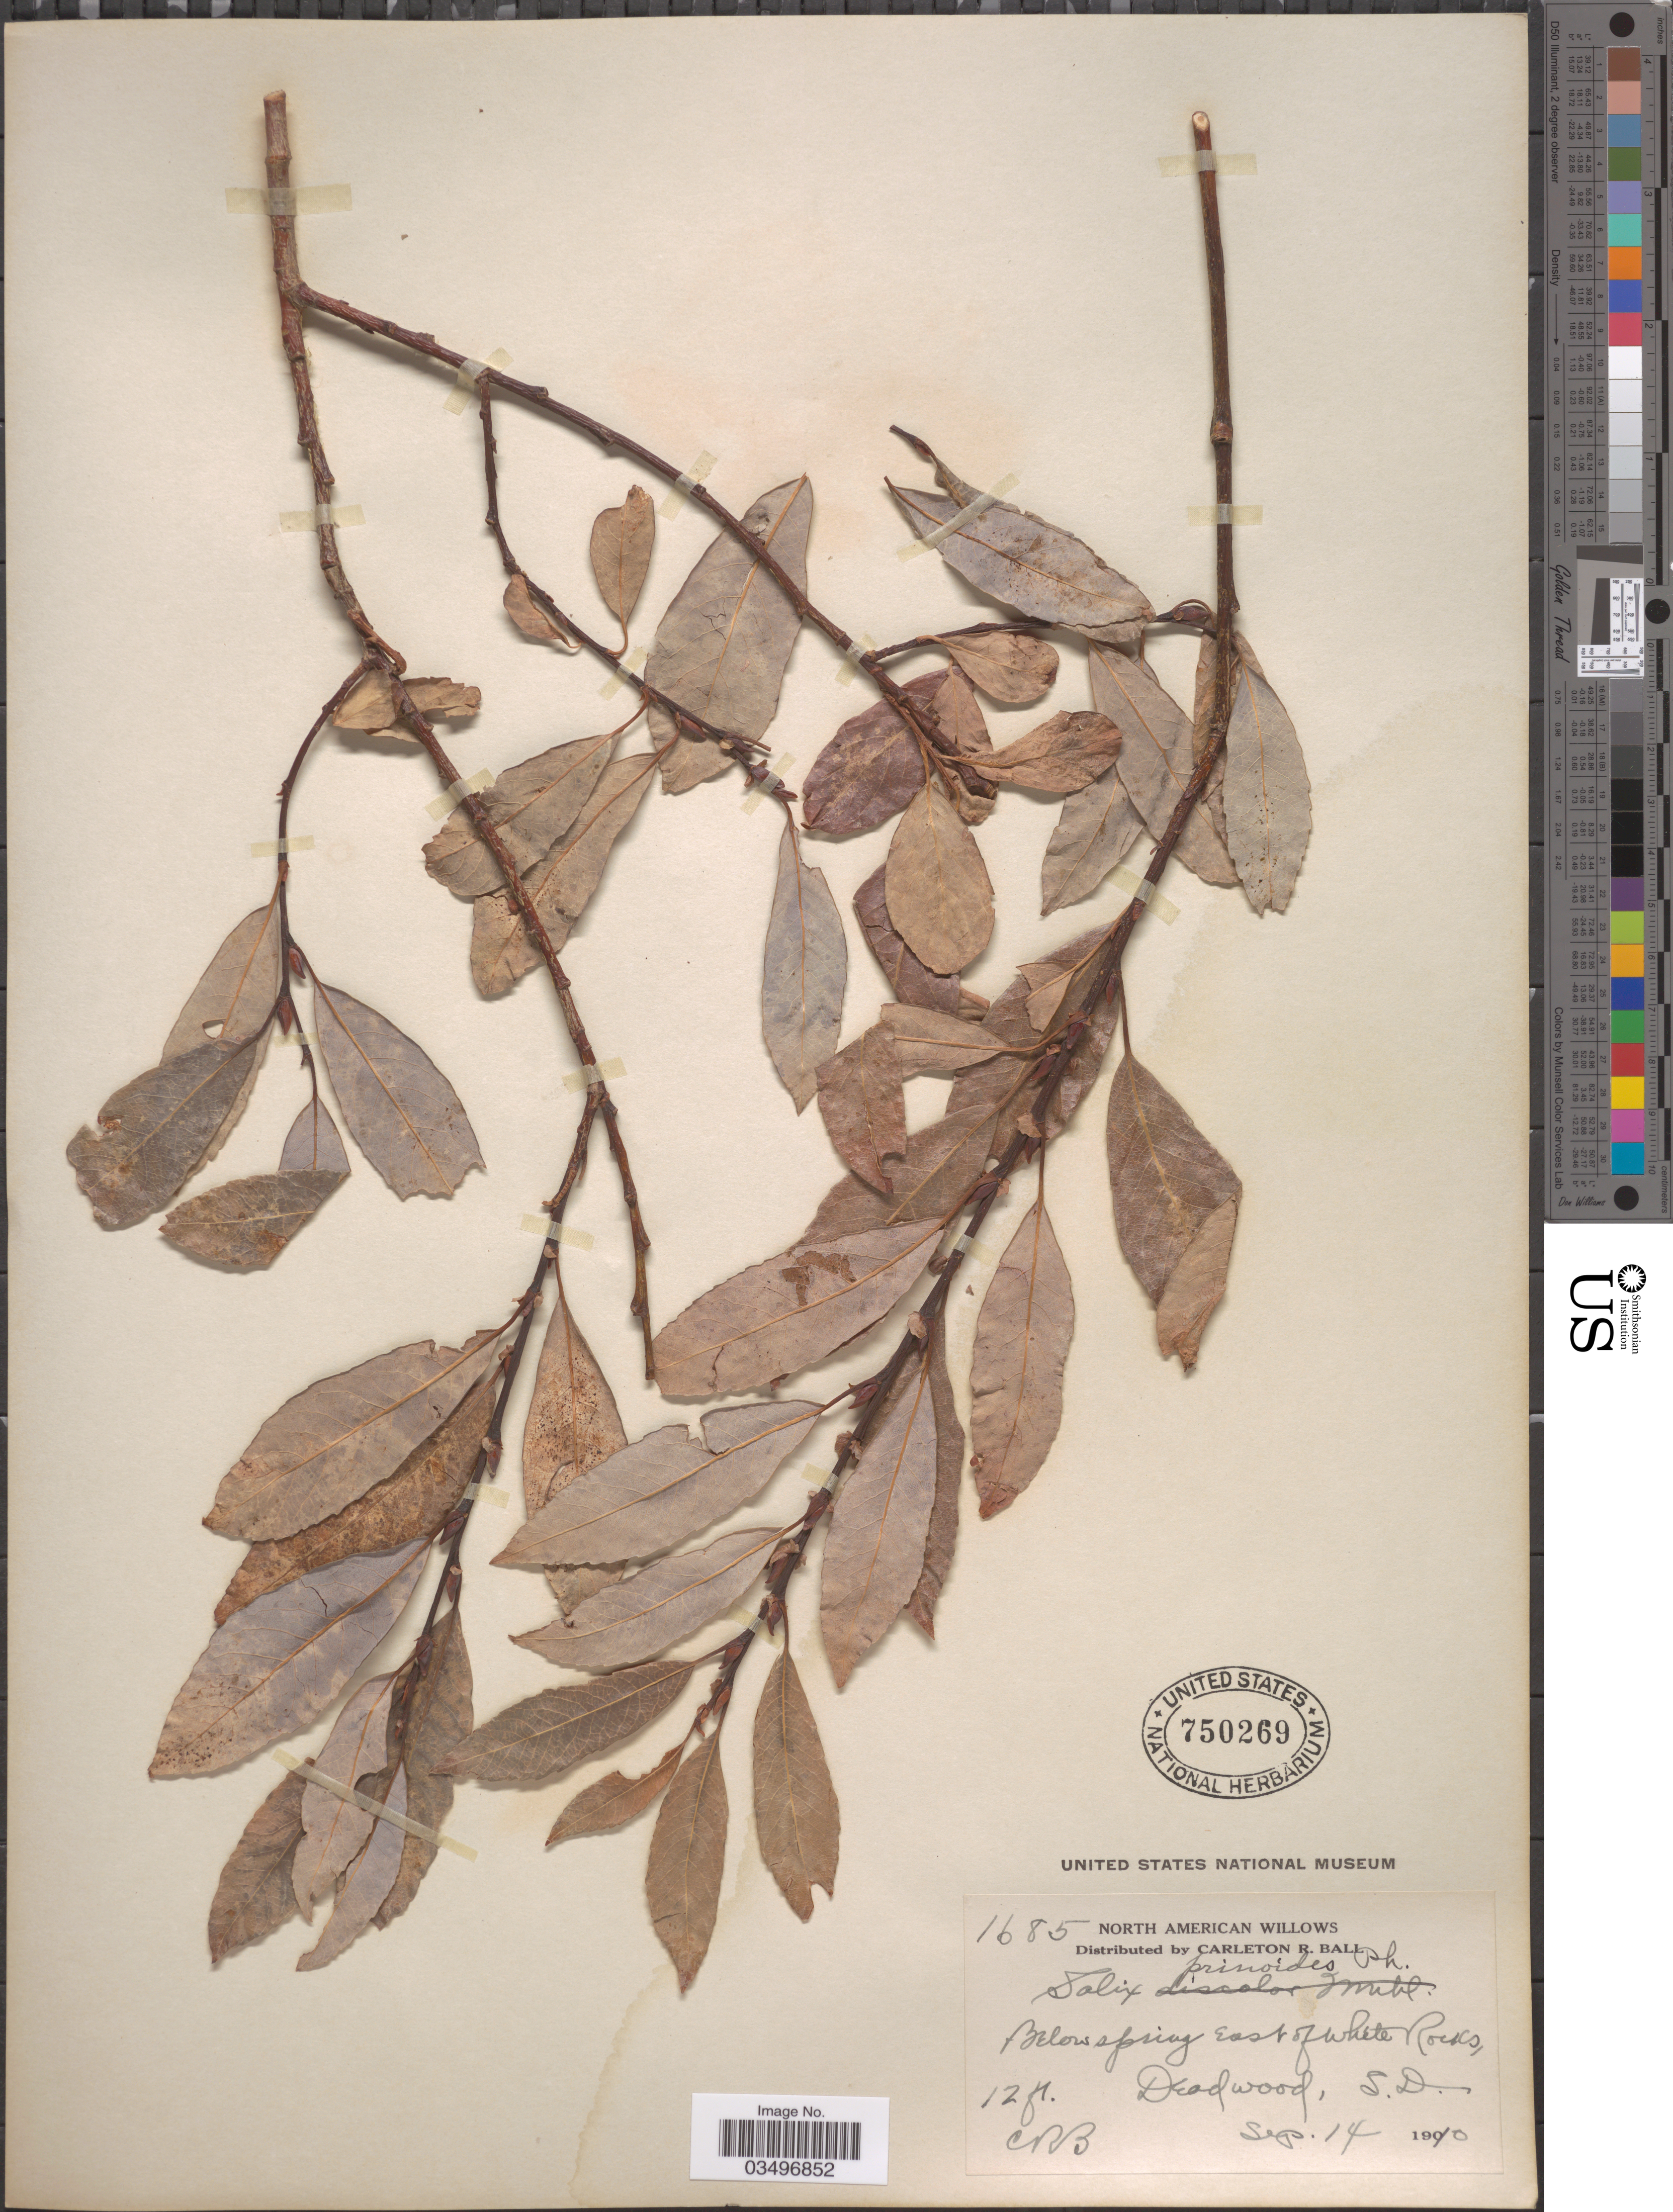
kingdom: Plantae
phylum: Tracheophyta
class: Magnoliopsida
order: Malpighiales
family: Salicaceae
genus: Salix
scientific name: Salix discolor var. prinoides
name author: (Pursh) Andersson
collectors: C. R. Ball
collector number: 1685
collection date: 1910-09-14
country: United States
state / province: South Dakota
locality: Below spring east of White Rocks. Deadwood.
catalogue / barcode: US 750269